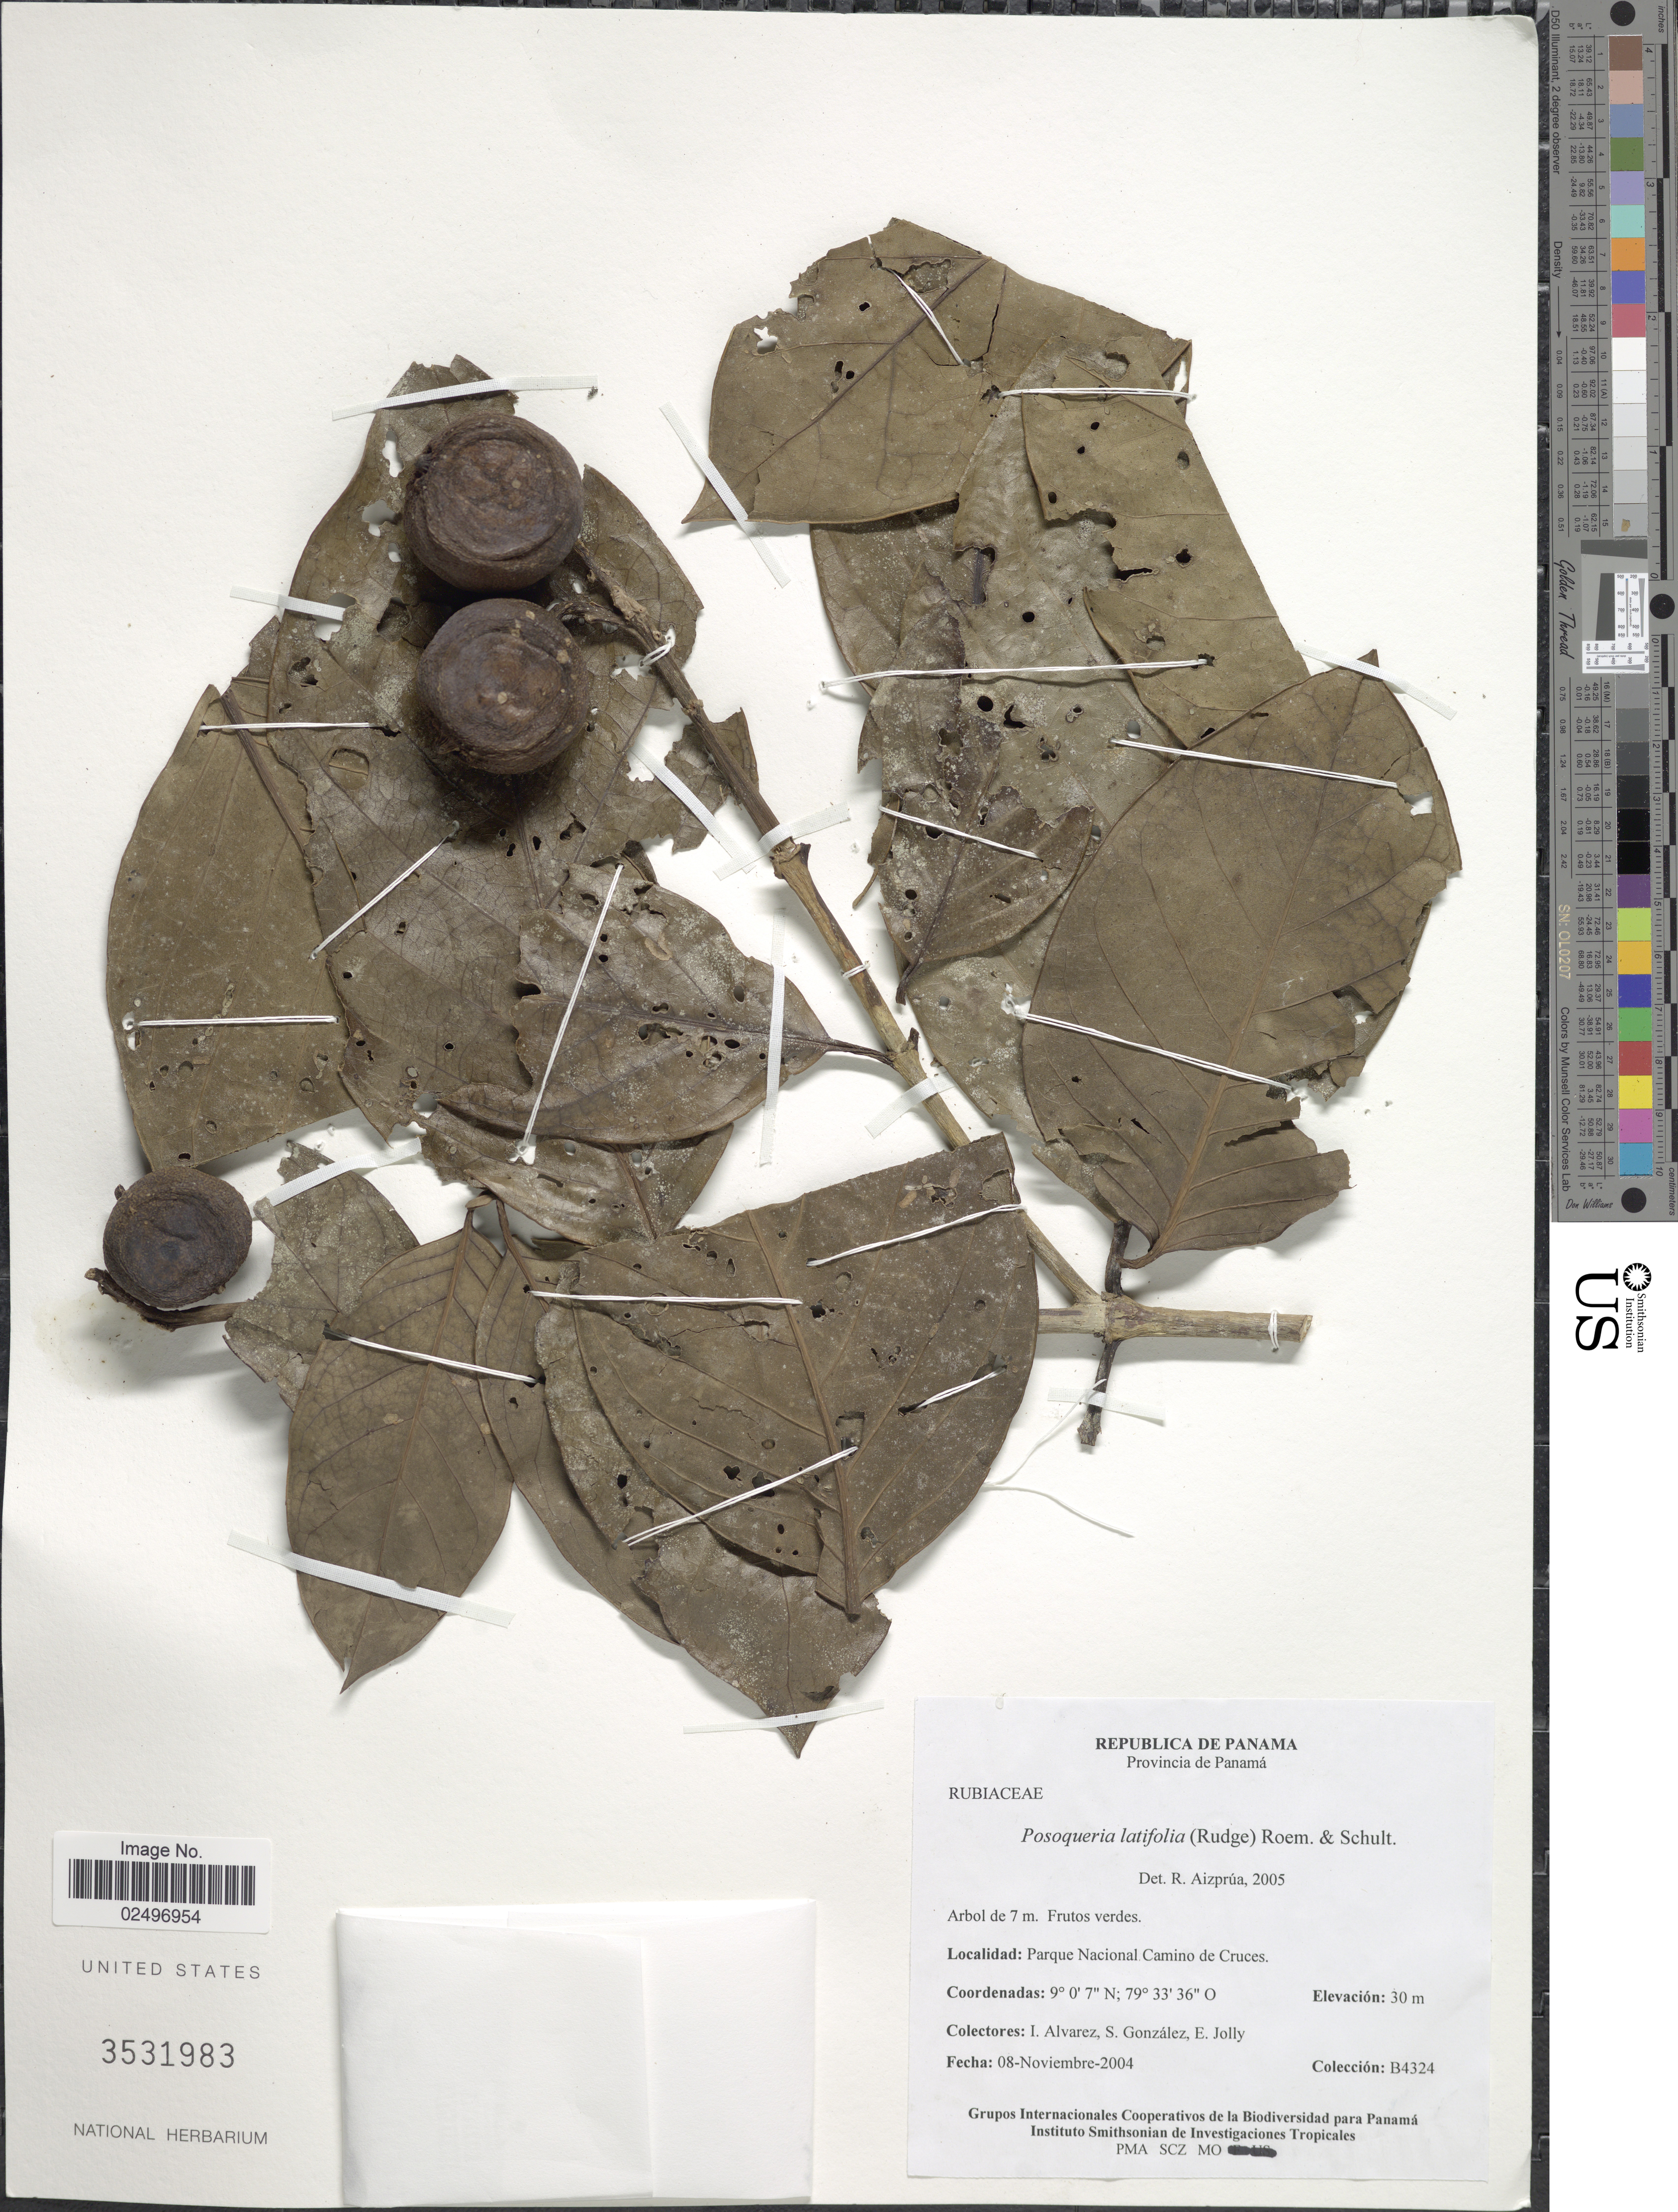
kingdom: Plantae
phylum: Tracheophyta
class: Magnoliopsida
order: Gentianales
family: Rubiaceae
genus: Posoqueria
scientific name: Posoqueria latifolia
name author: (Rudge) Roem. & Schult.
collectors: I. Alvarez, S. González & E. Jolly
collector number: B4324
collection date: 2004-11-08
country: Panama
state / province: Panamá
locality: Parque Nacional Camino de Cruces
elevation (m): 30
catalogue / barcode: US 3531983